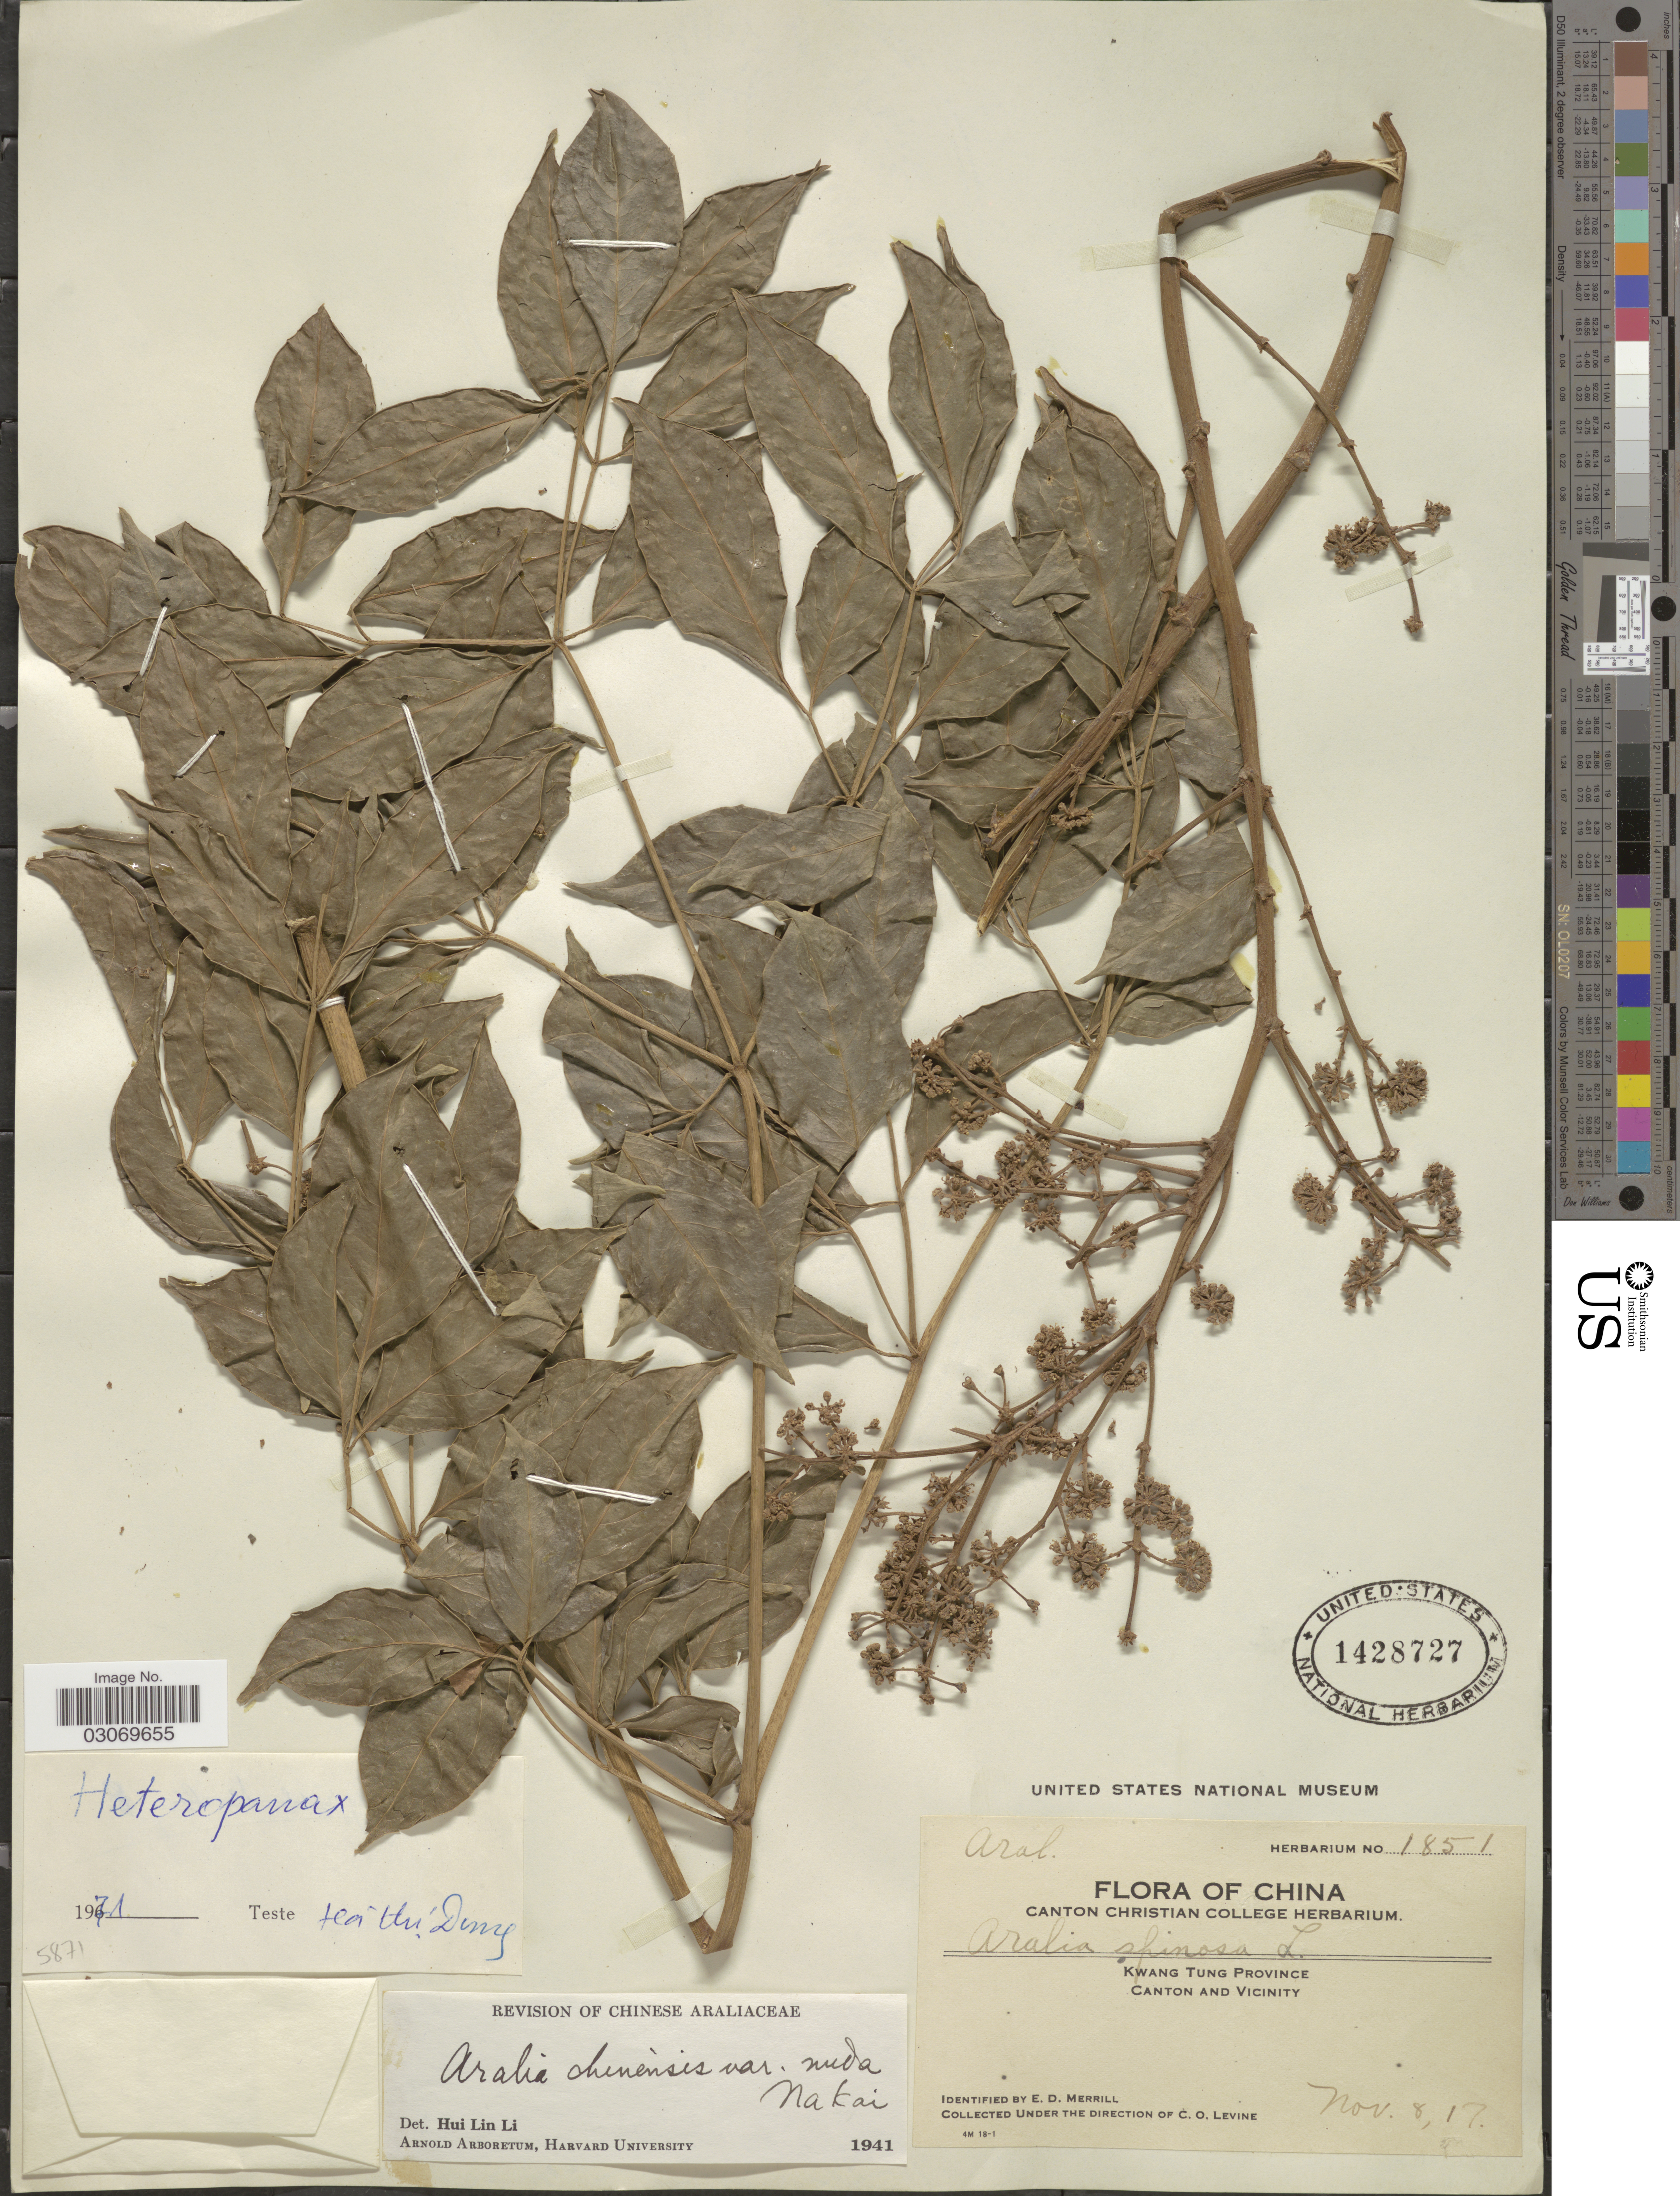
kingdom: Plantae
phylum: Tracheophyta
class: Magnoliopsida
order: Apiales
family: Araliaceae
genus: Heteropanax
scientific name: Heteropanax sp.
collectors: C. O. Levine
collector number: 1851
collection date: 1917-11-08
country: China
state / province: Guangdong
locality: Kwang Tung Province, Canton and Vicinity.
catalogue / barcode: US 1428727